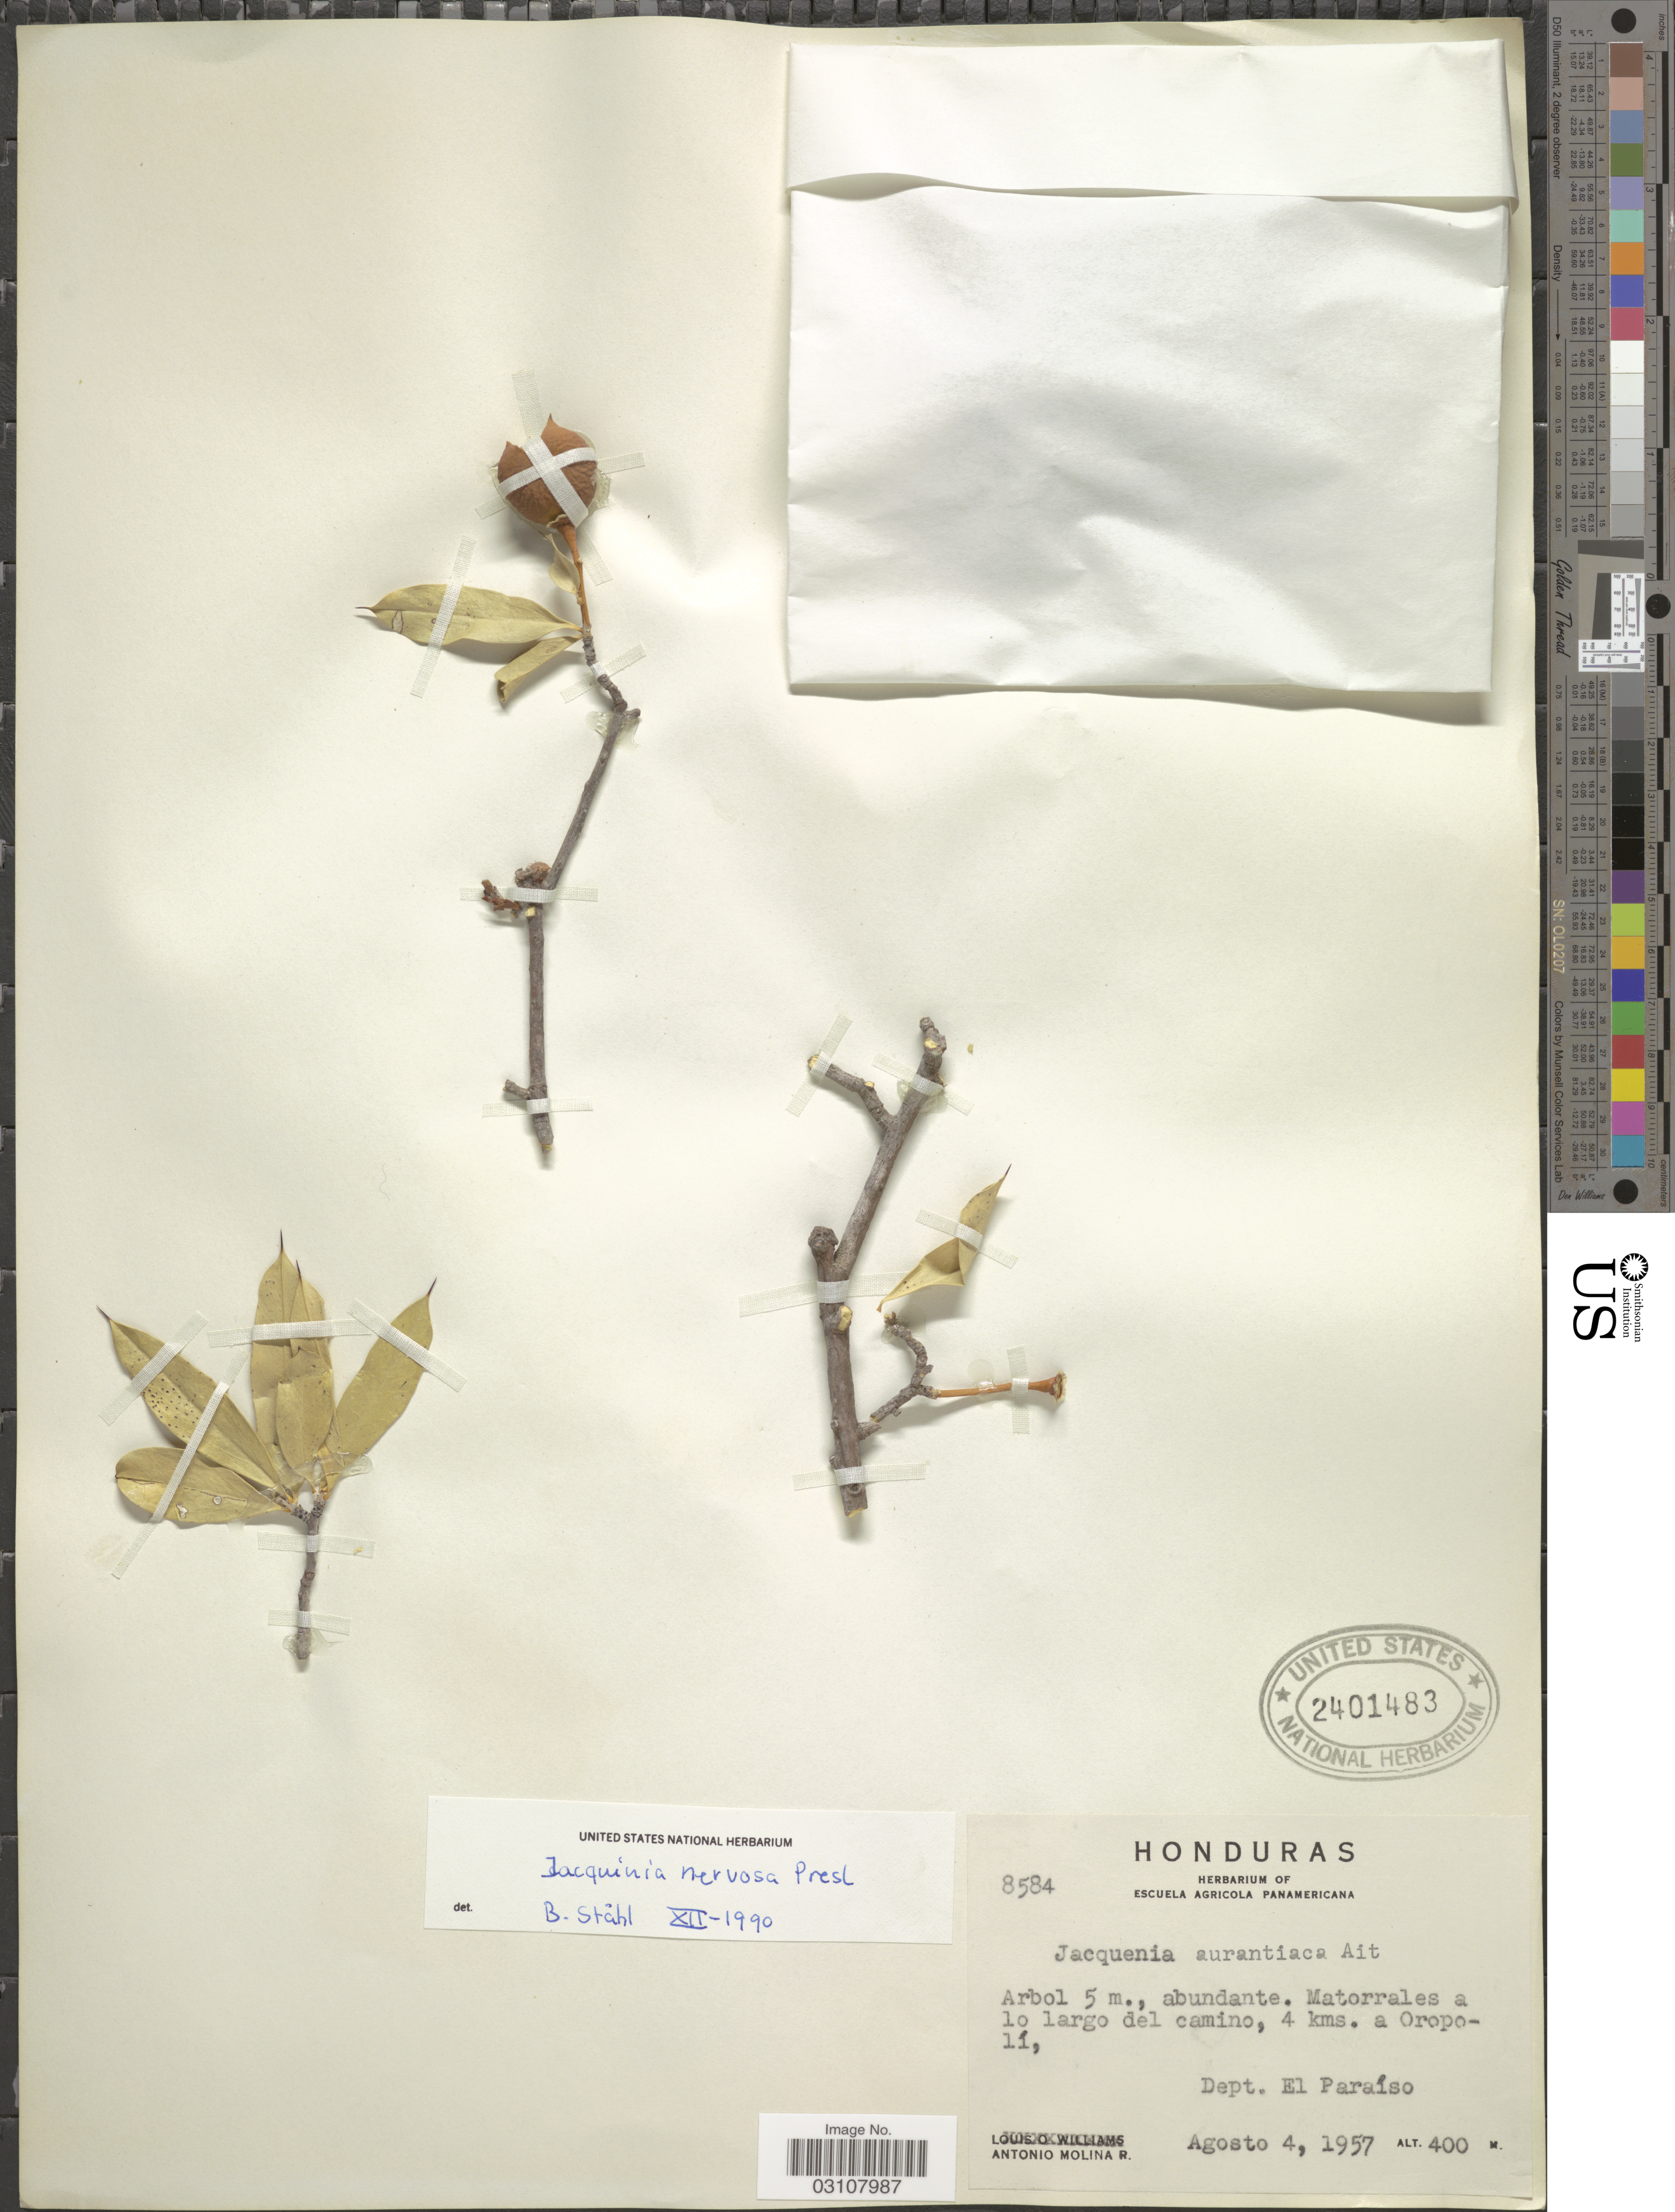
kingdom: Plantae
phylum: Tracheophyta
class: Magnoliopsida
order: Ericales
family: Primulaceae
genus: Jacquinia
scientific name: Jacquinia nervosa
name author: C. Presl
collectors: A. Molina R.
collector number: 8584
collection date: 1957-08-04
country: Honduras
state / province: El Paraíso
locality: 4 kms. a Oropolí, Dept. El Paraíso.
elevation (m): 400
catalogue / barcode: US 2401483